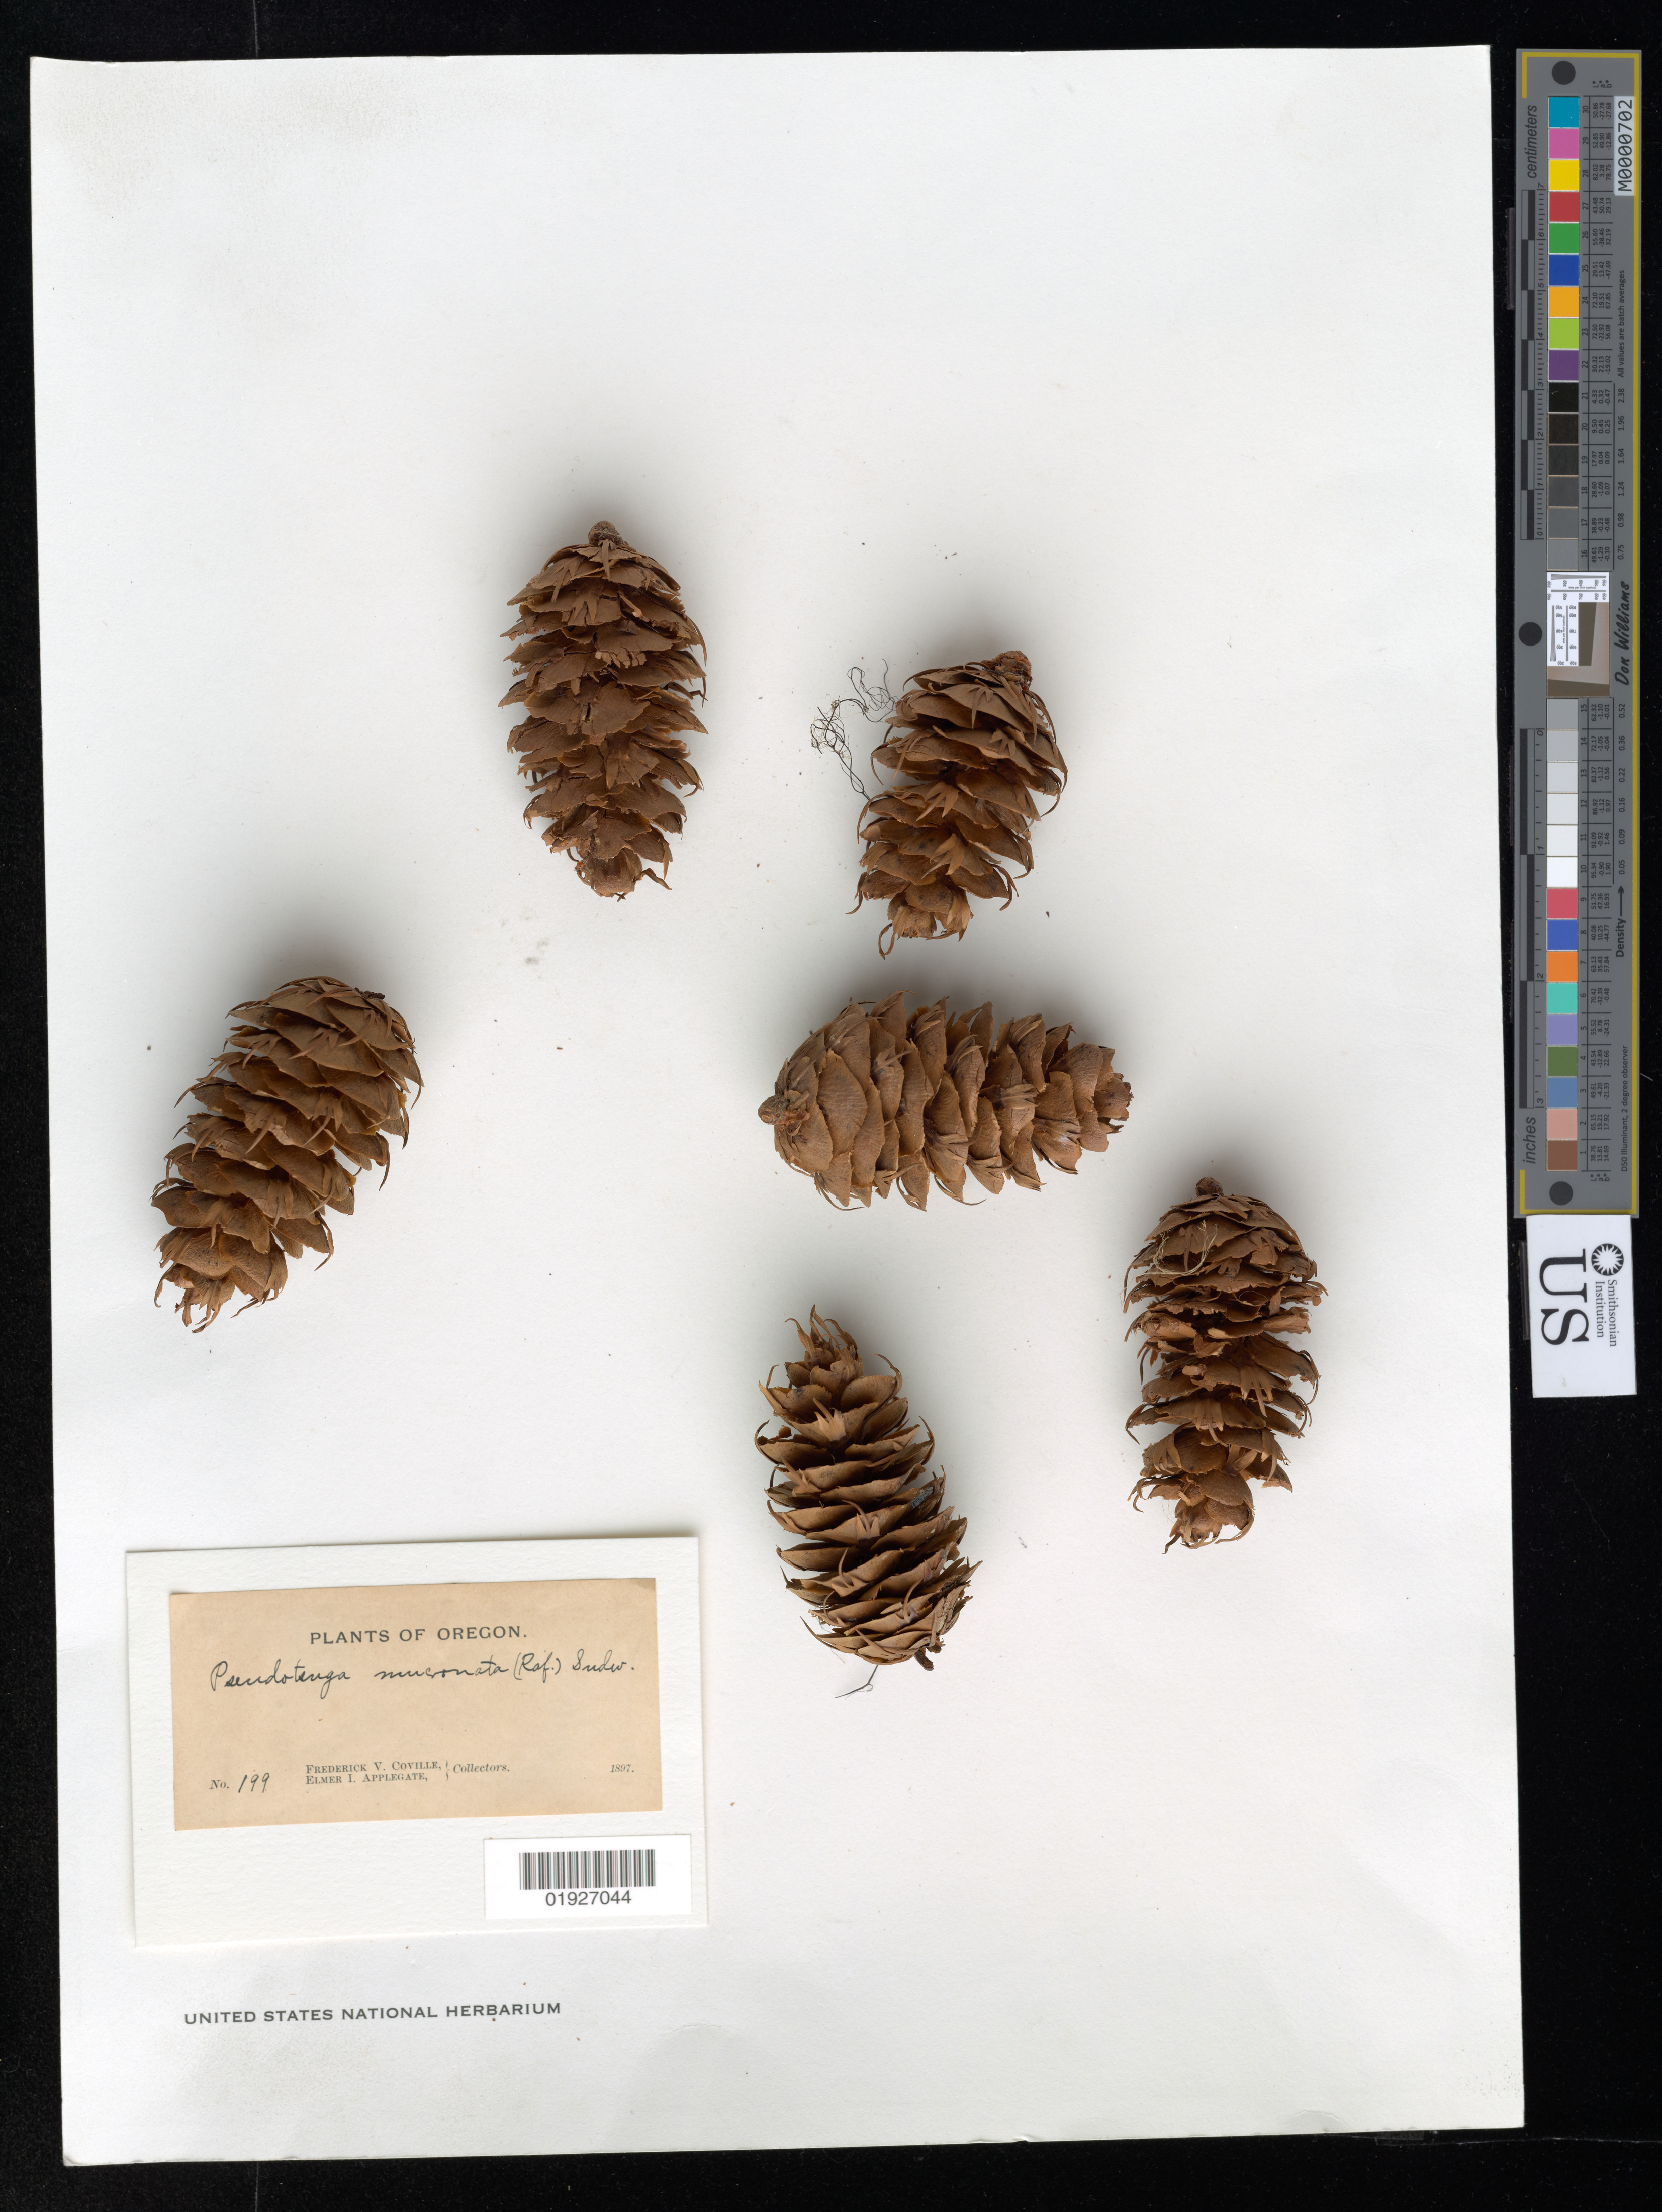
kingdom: Plantae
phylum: Tracheophyta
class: Pinopsida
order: Pinales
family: Pinaceae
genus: Pseudotsuga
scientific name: Pseudotsuga taxifolia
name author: (Lamb.) Britton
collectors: F. V. Coville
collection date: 1897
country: United States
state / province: Oregon